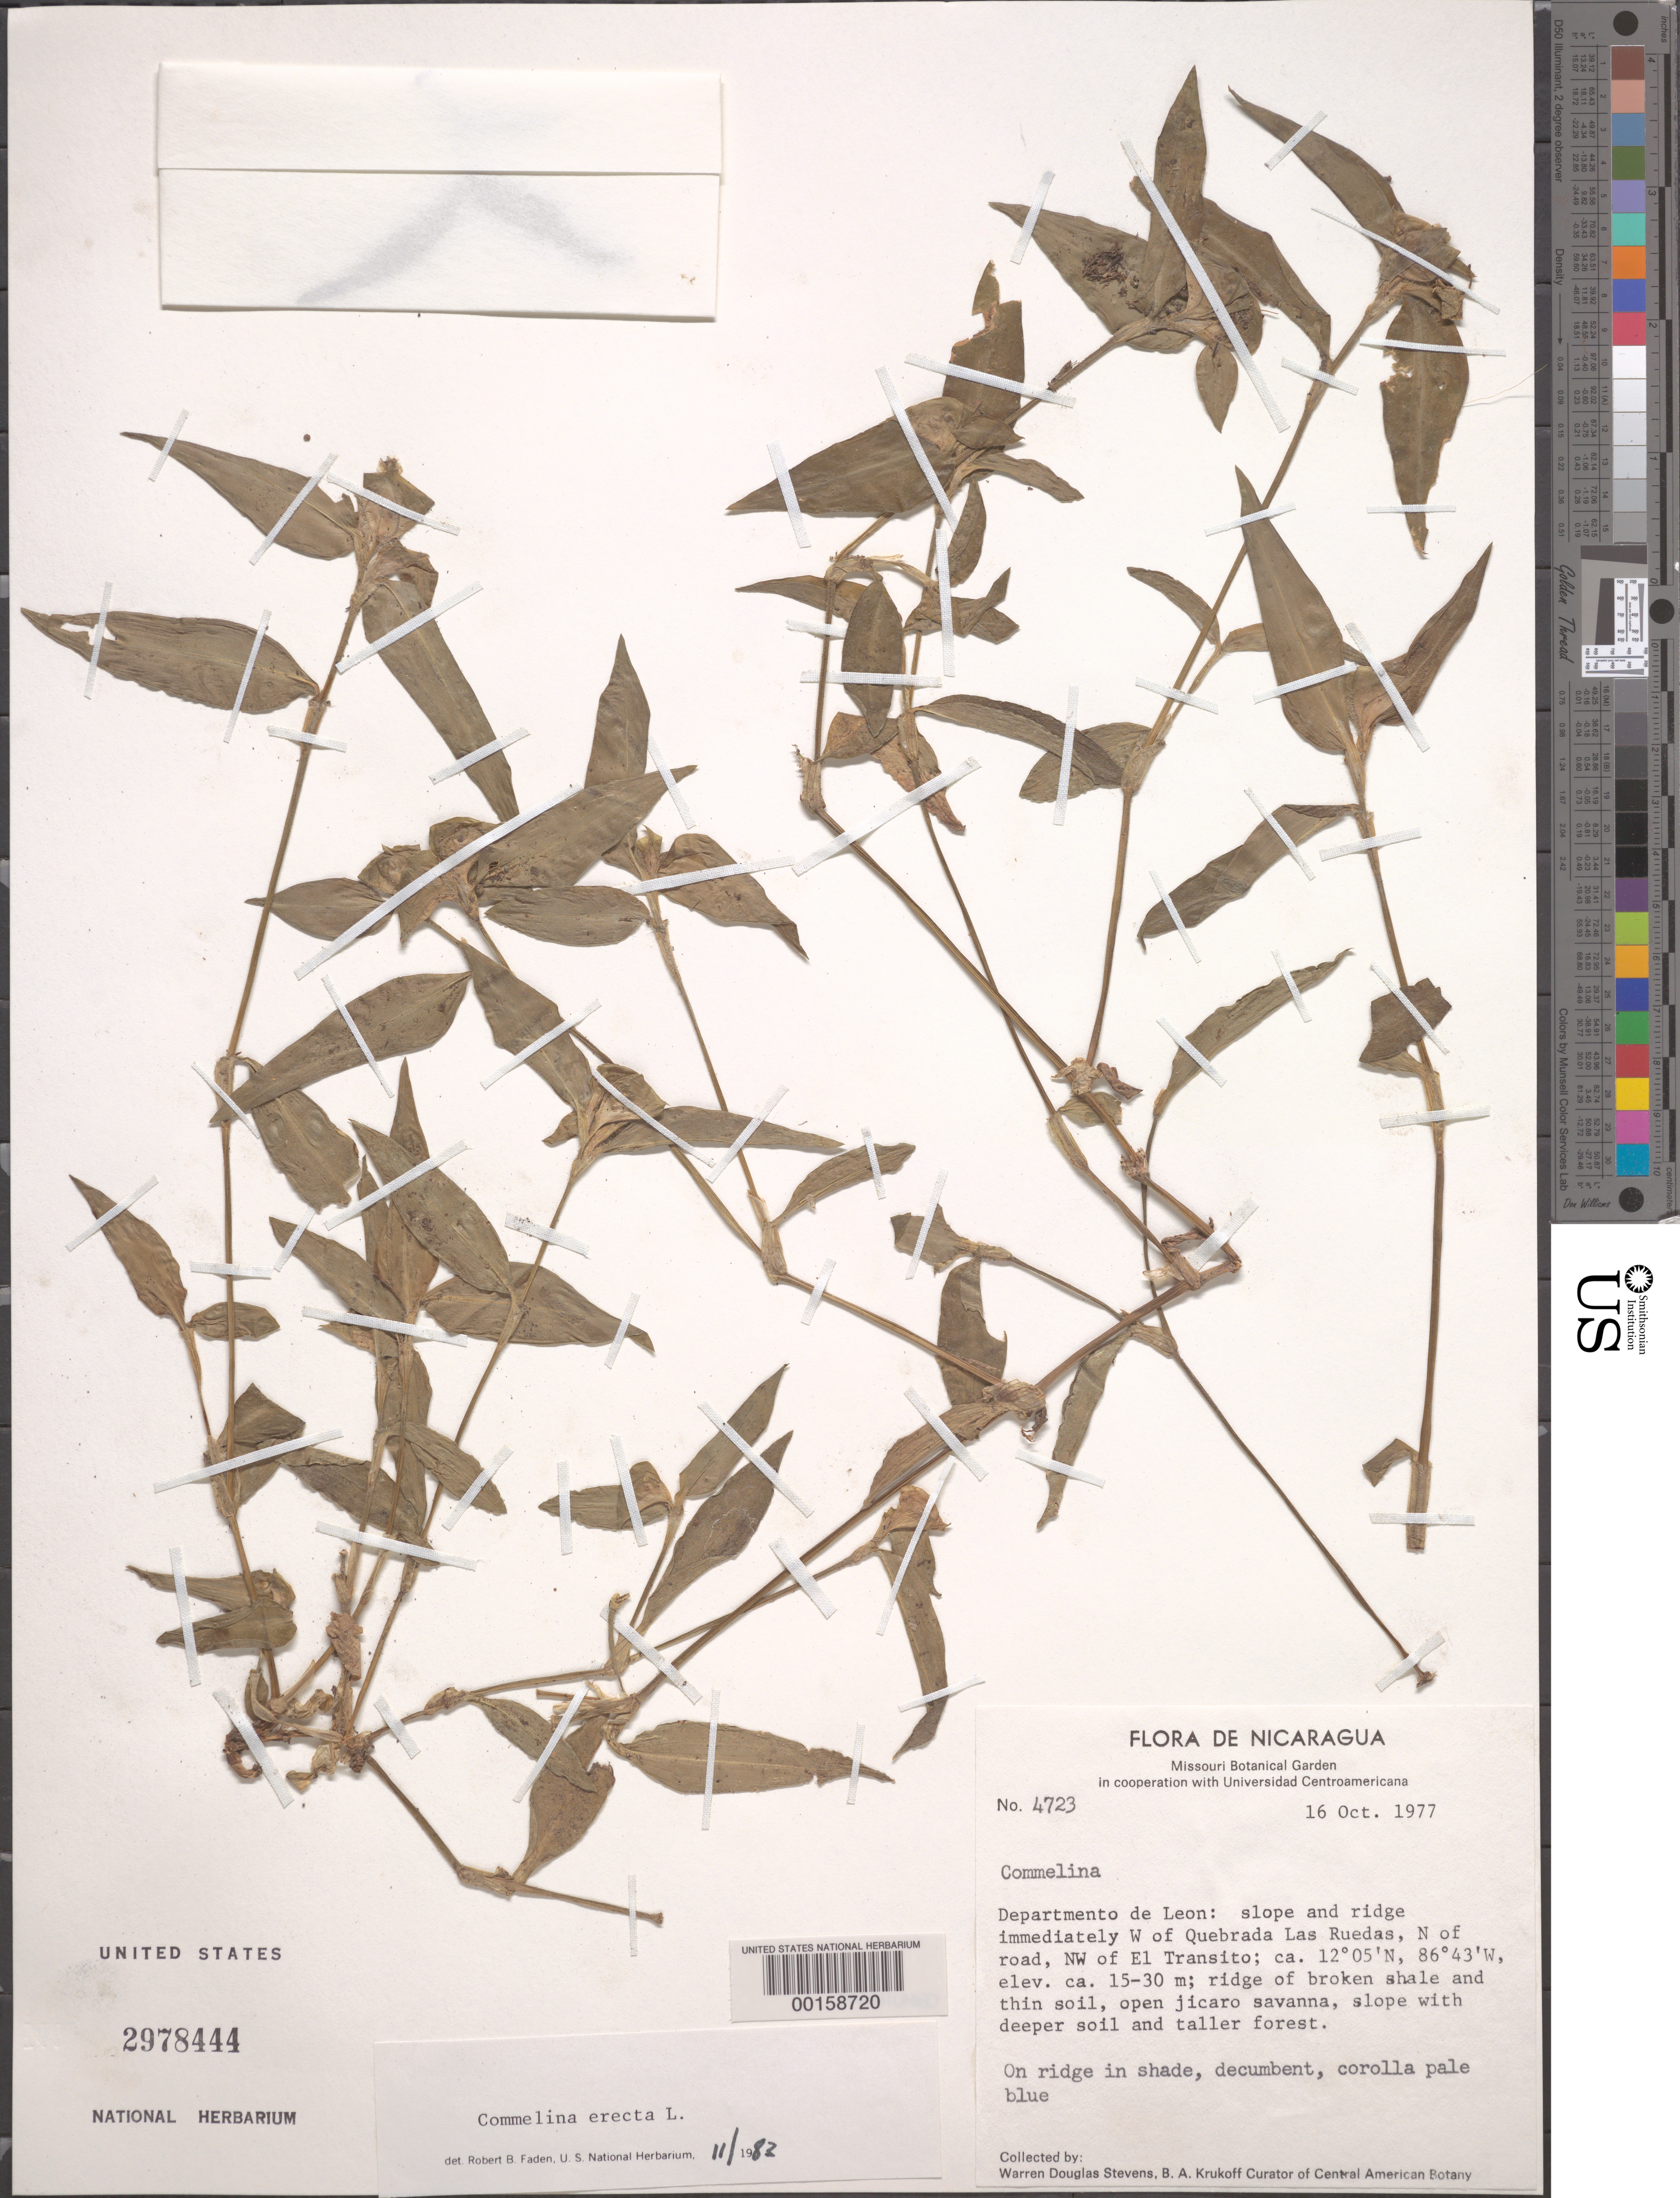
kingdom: Plantae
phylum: Tracheophyta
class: Liliopsida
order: Commelinales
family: Commelinaceae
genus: Commelina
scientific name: Commelina erecta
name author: L.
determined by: Faden, Robert B., (US), Smithsonian Institution - National Museum of Natural History (UNITED STATES)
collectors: W. Steens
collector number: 4723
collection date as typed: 16 Oct 1977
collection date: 1977-10-16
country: Nicaragua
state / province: León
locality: W of quebrada las ruedas, nw of el transito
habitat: Shaded shale ridge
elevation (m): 15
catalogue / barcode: US 2978444